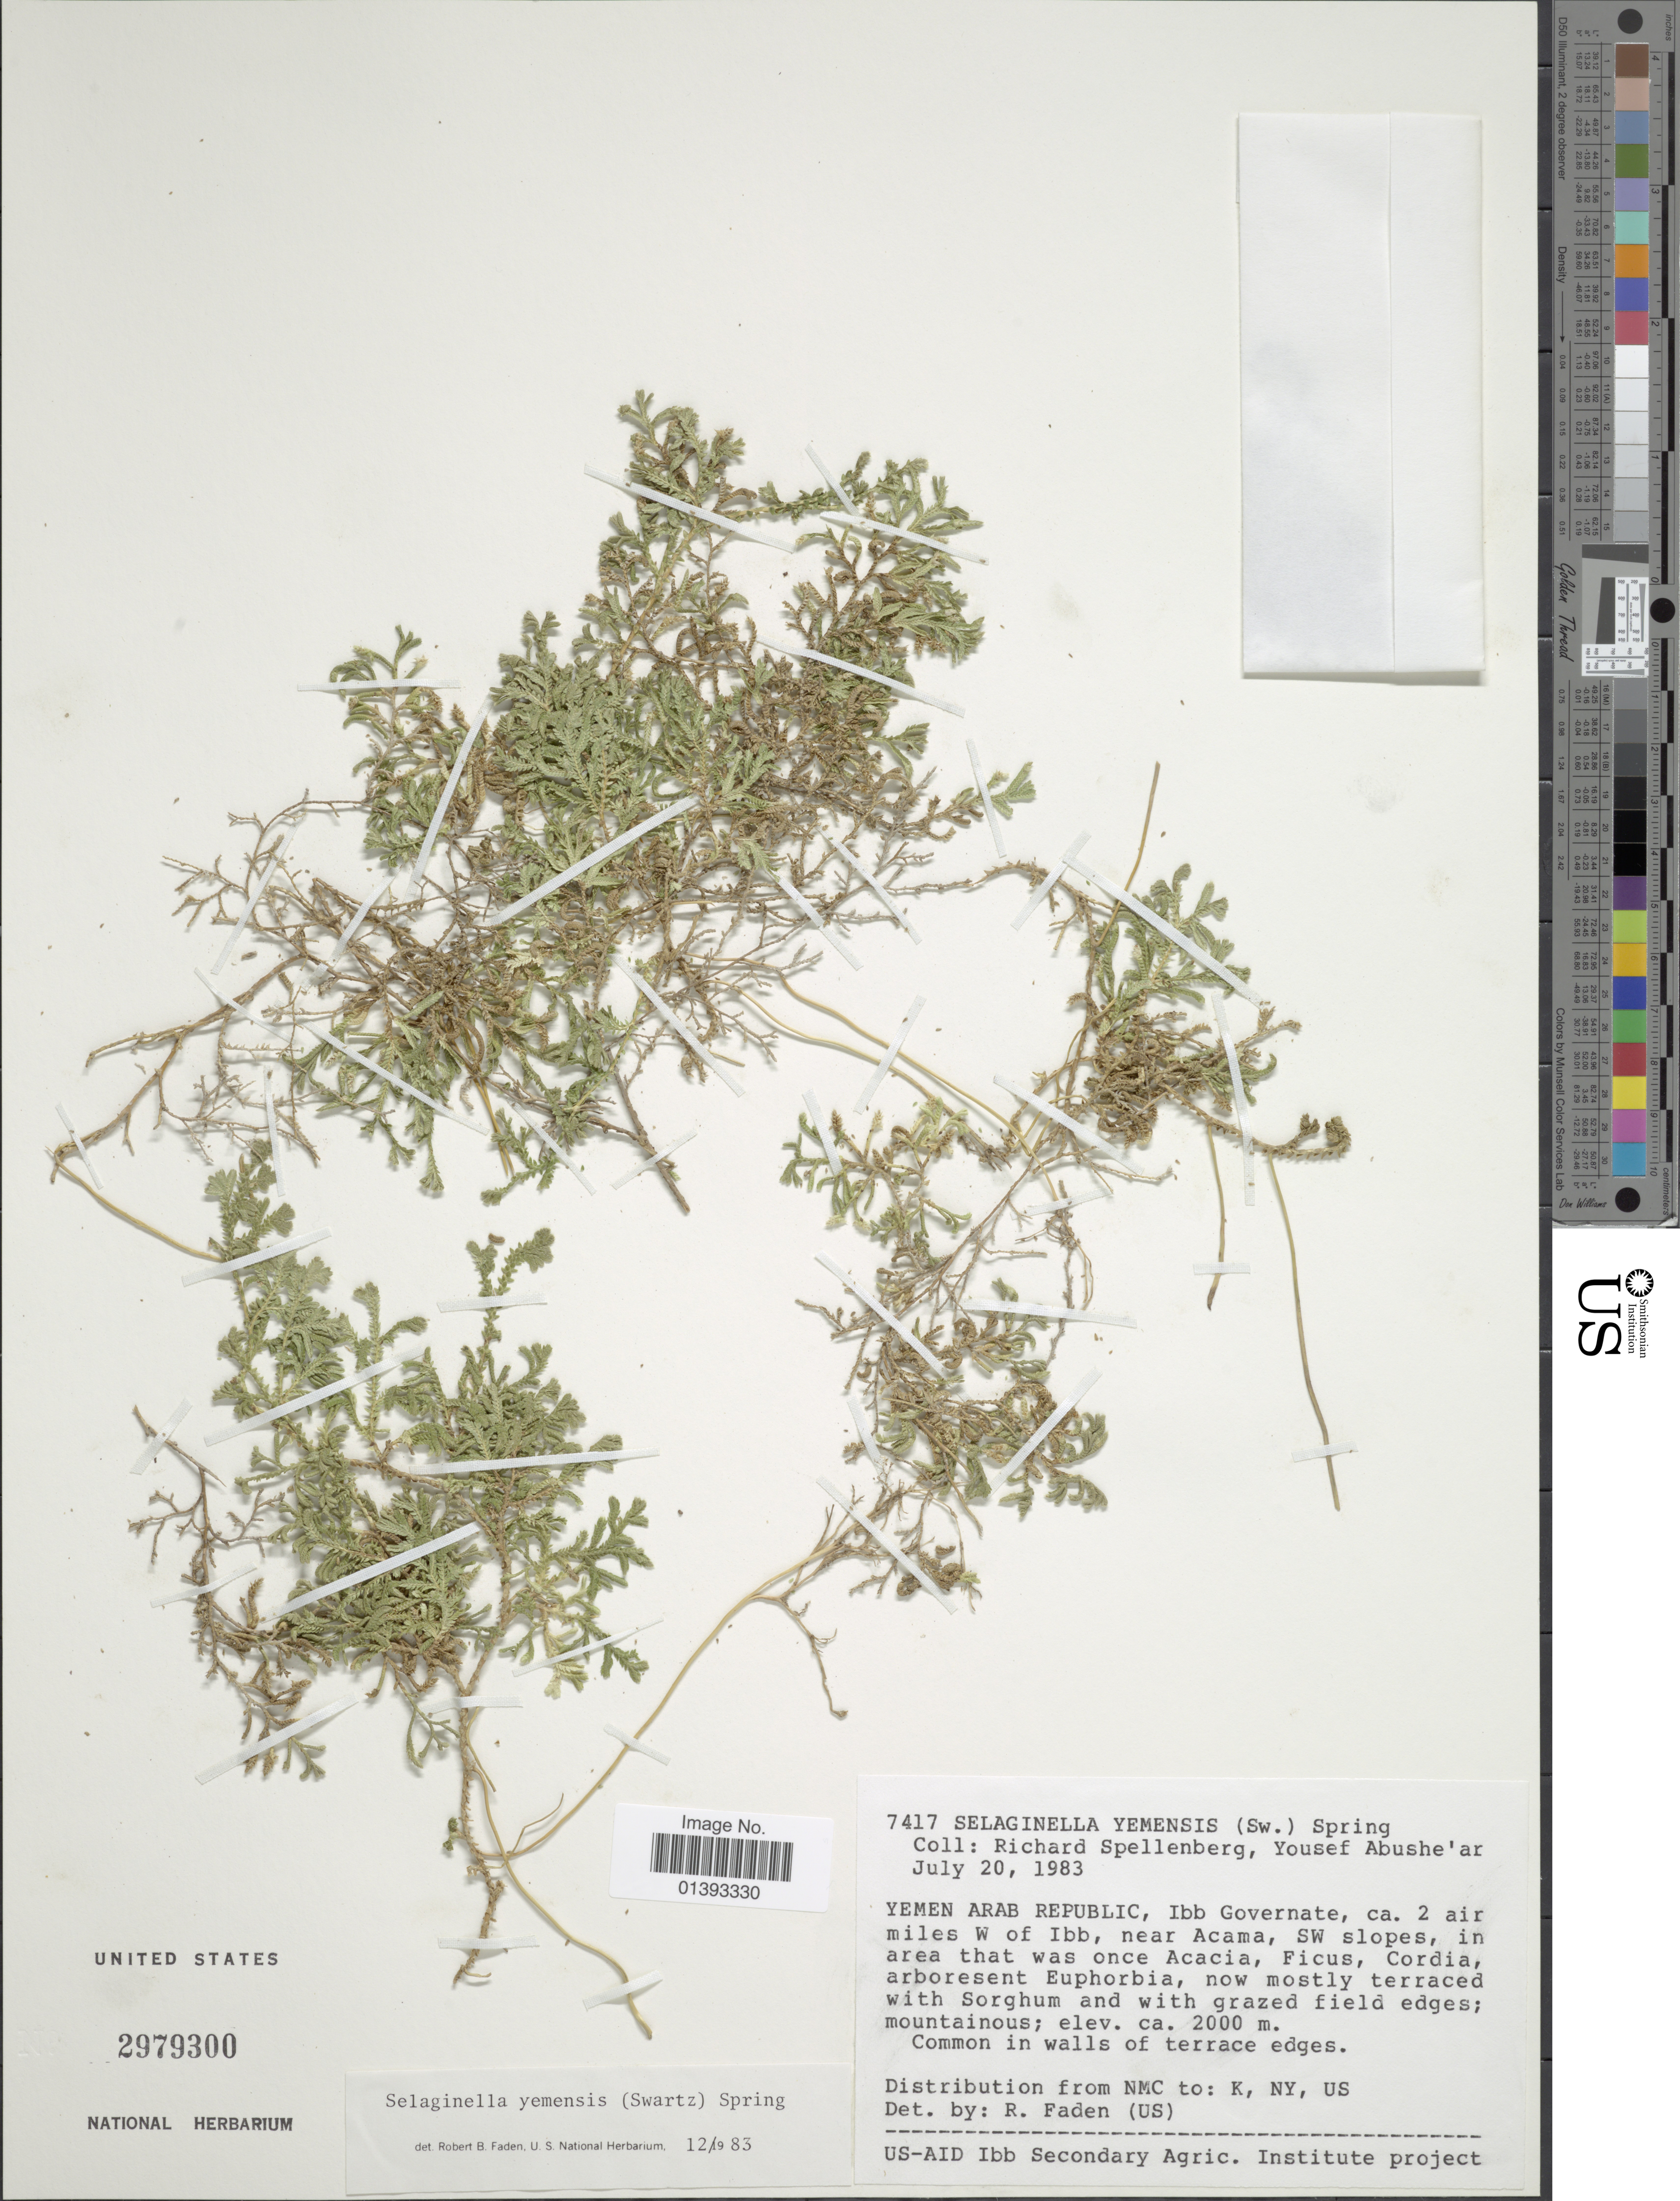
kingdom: Plantae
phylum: Tracheophyta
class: Lycopodiopsida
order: Selaginellales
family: Selaginellaceae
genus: Selaginella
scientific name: Selaginella yemensis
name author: (Sw.) Spring ex Decne.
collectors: R. Spellenberg & Y. Abushe'ar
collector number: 7417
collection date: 1983-07-20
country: Yemen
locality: Yemen Arab Republic, Ibb Governate, ca. 2 air miles W of Ibb, near Acama, SW slopes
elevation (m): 2000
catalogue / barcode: US 2979300